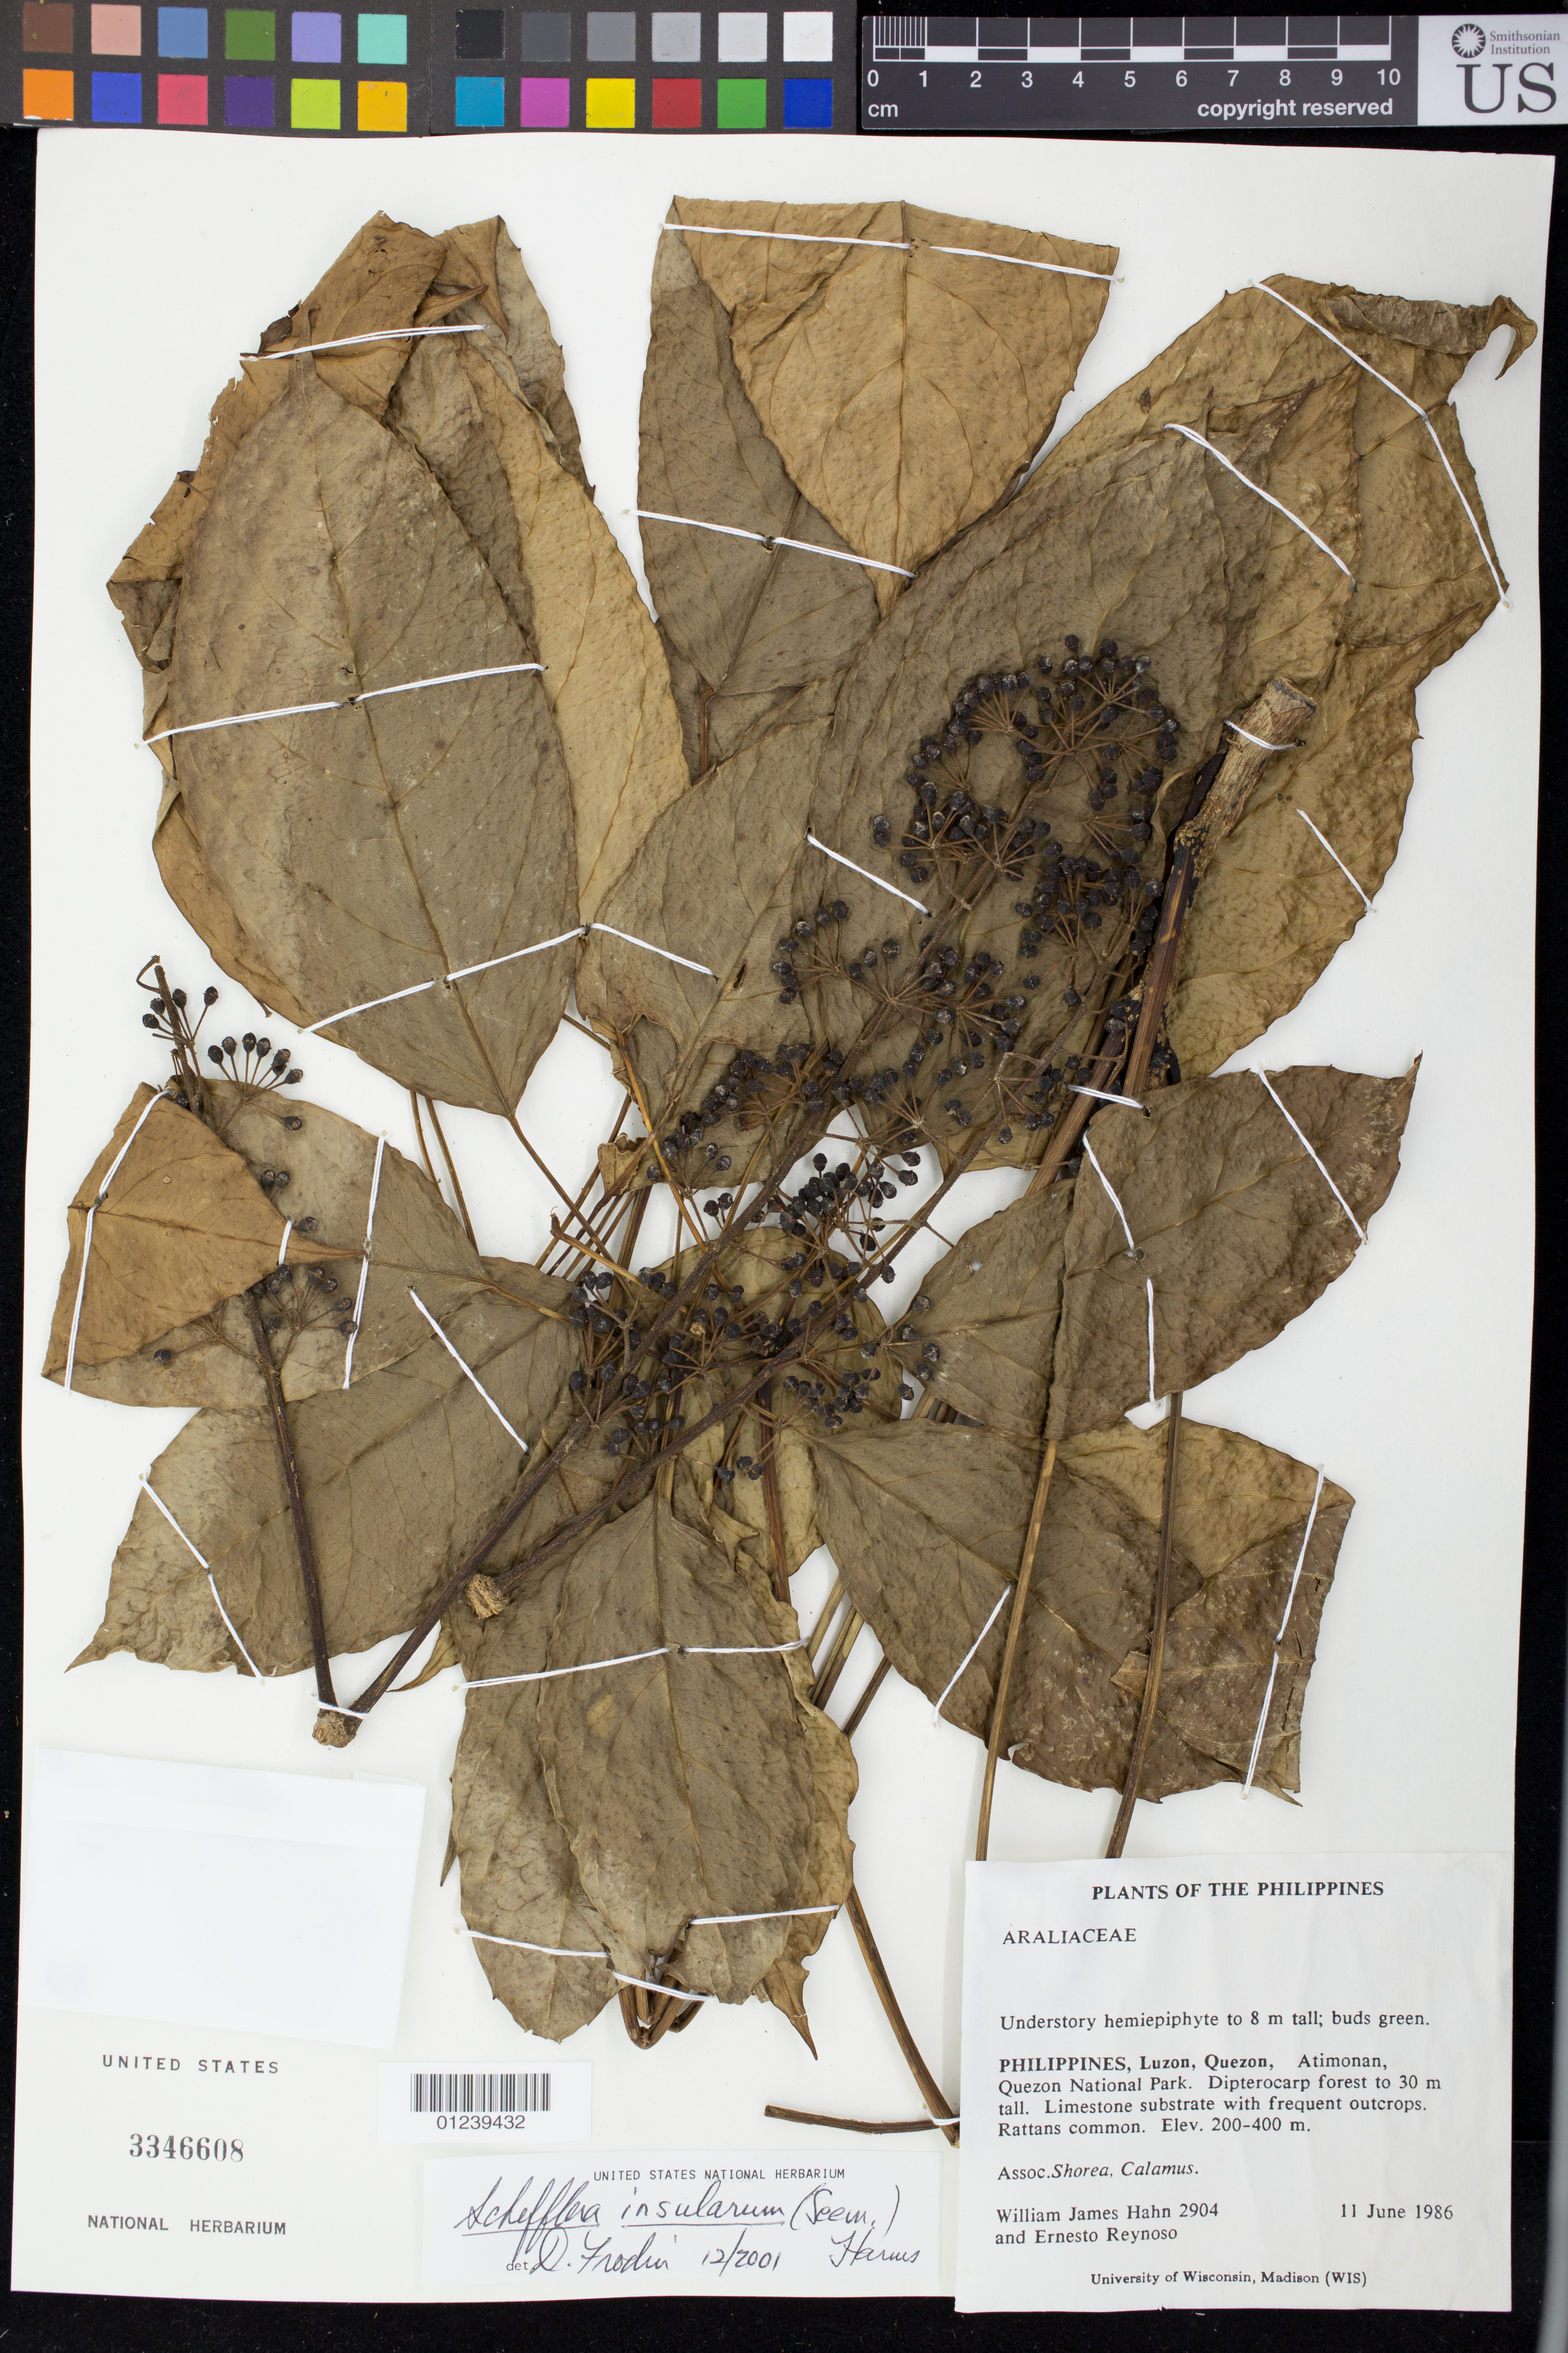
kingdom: Plantae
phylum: Tracheophyta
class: Magnoliopsida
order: Apiales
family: Araliaceae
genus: Schefflera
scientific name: Schefflera insularum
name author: (Seem.) Harms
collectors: W. J. Hahn & E. Reynoso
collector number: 2904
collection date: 1986-06-11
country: Philippines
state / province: Calabarzon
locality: Luzon, Quezon, Atimonan, Quezon National Park.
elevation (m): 200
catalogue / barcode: US 3346608